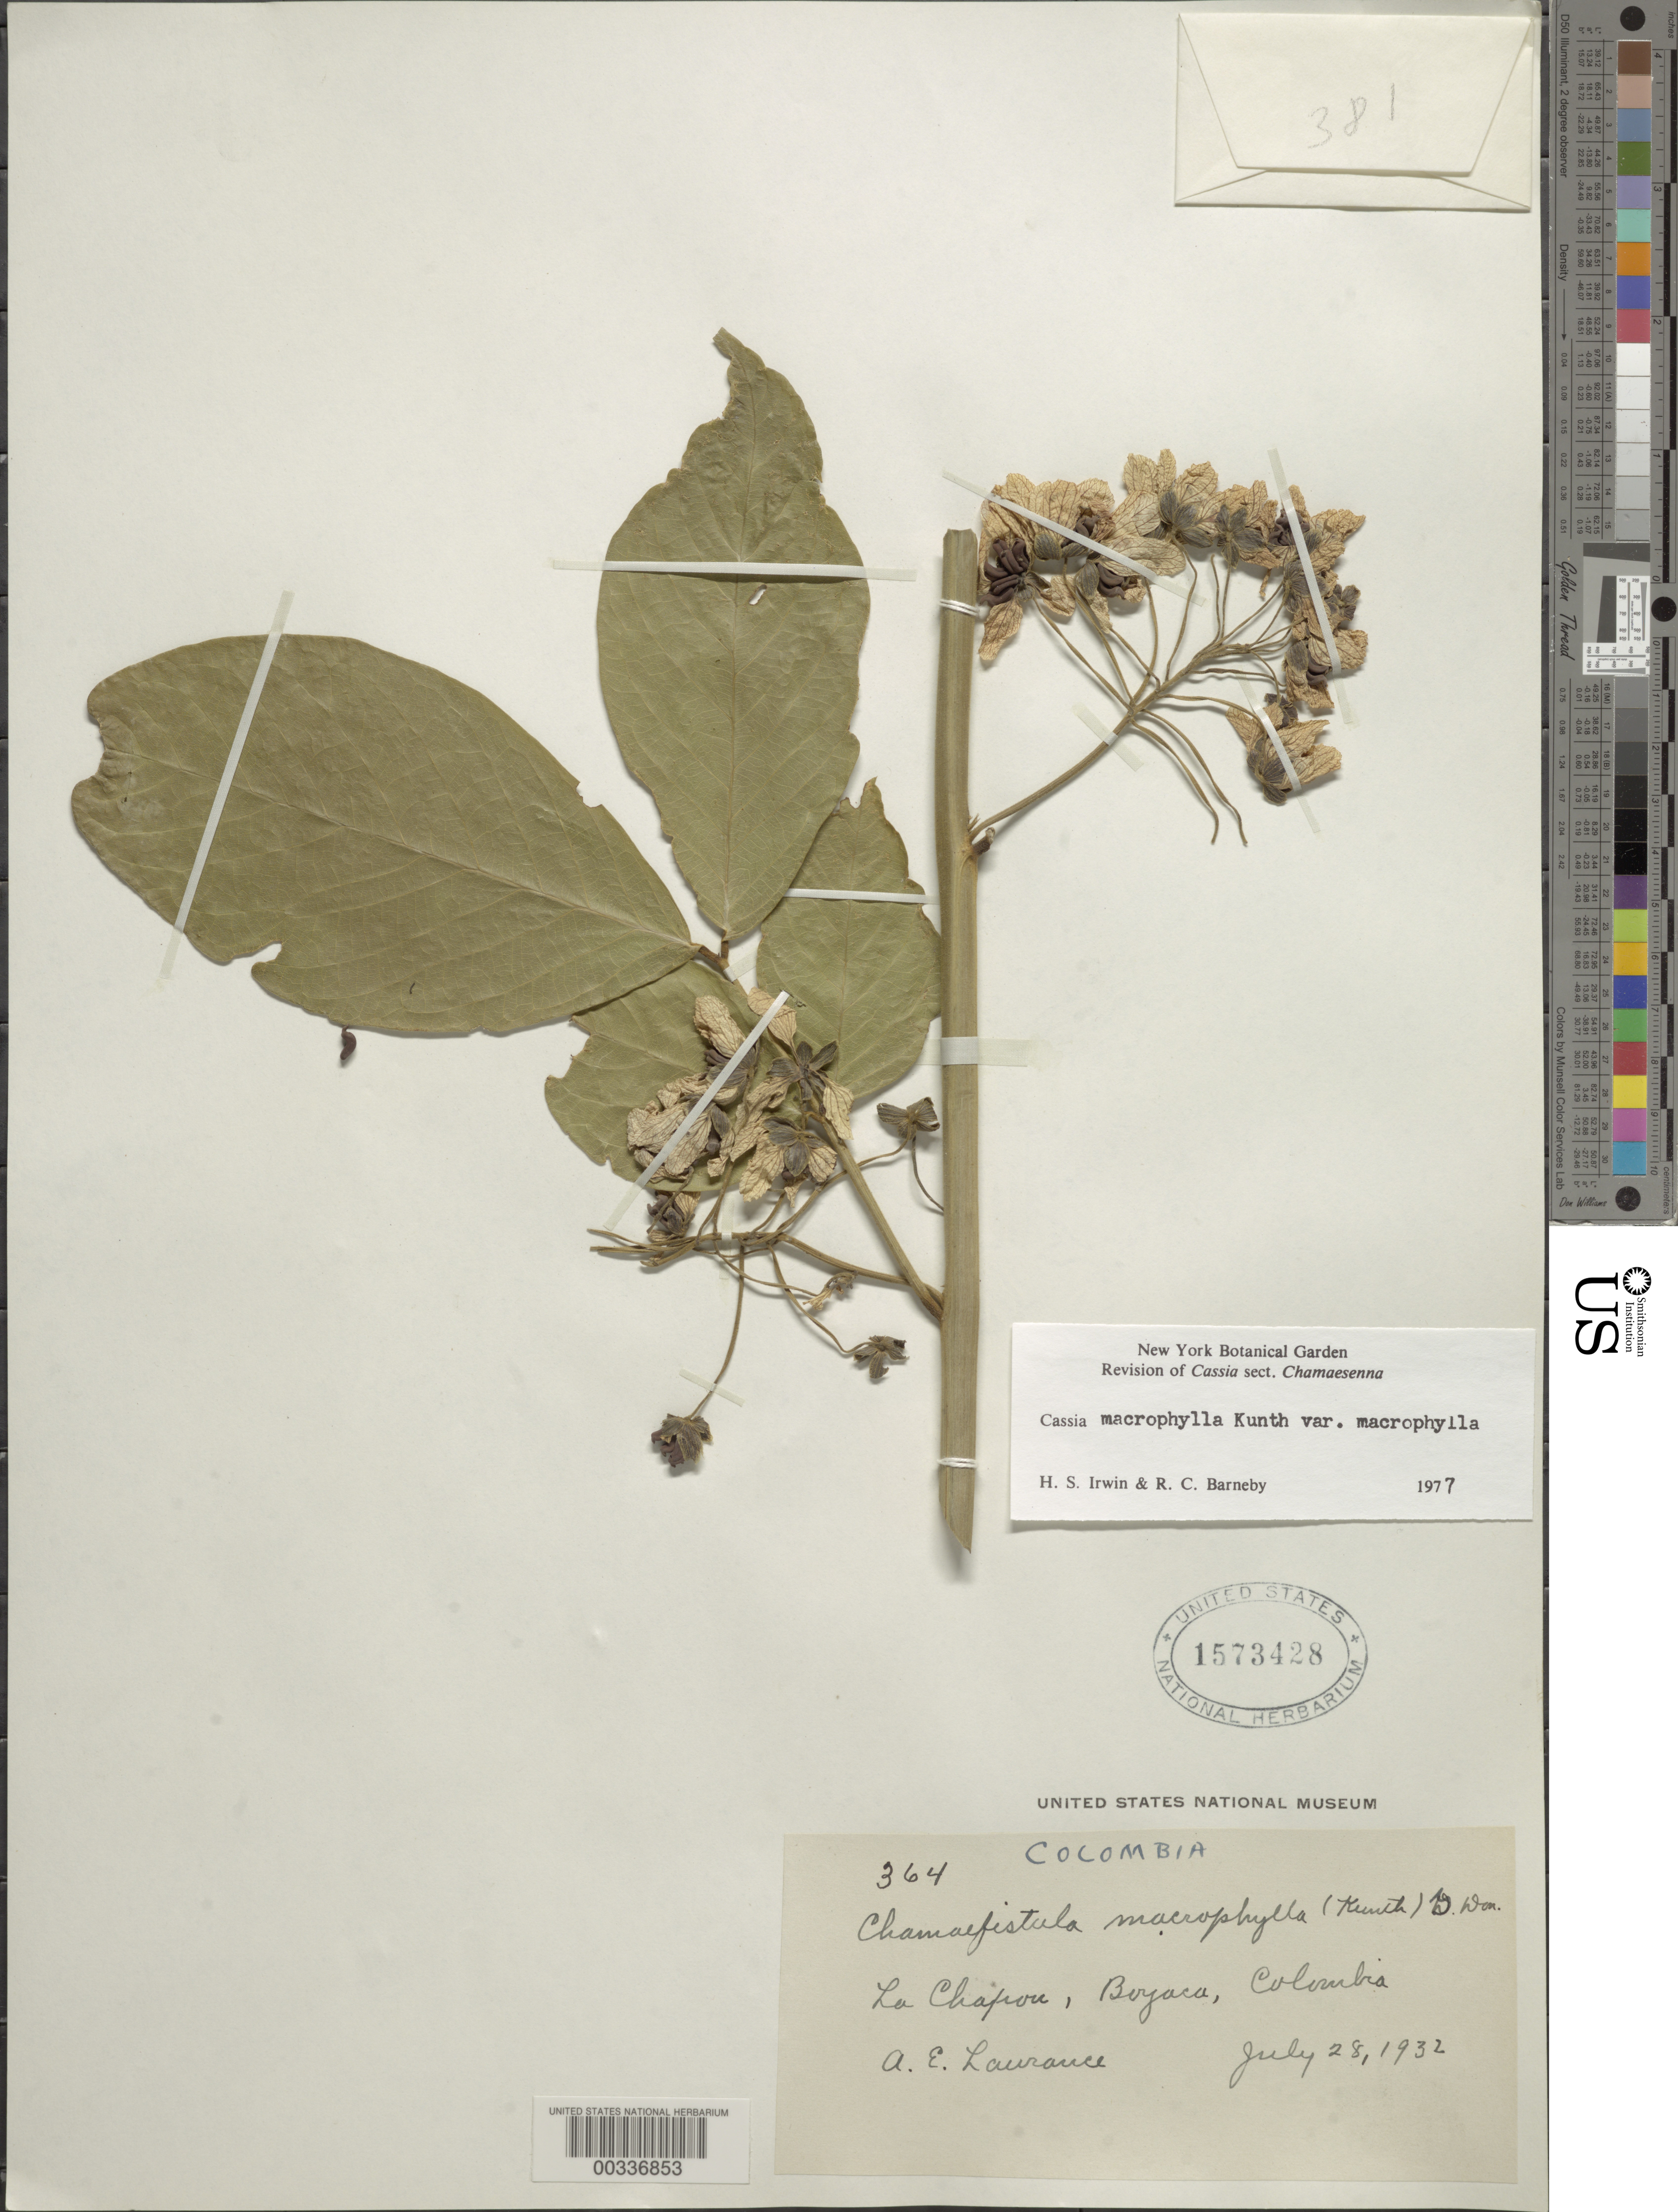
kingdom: Plantae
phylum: Tracheophyta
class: Magnoliopsida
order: Fabales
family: Fabaceae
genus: Senna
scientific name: Senna macrophylla var. macrophylla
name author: (Kunth) H.S. Irwin & Barneby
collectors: A. Lawrance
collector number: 364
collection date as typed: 28 Jul 1932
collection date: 1932-07-28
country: Colombia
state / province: Boyacá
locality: NW of Bogota; region of Mt. Chapon, extreme western part of Dept. of Boyaca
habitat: Thick low forest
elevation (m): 1067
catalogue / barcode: US 1573428